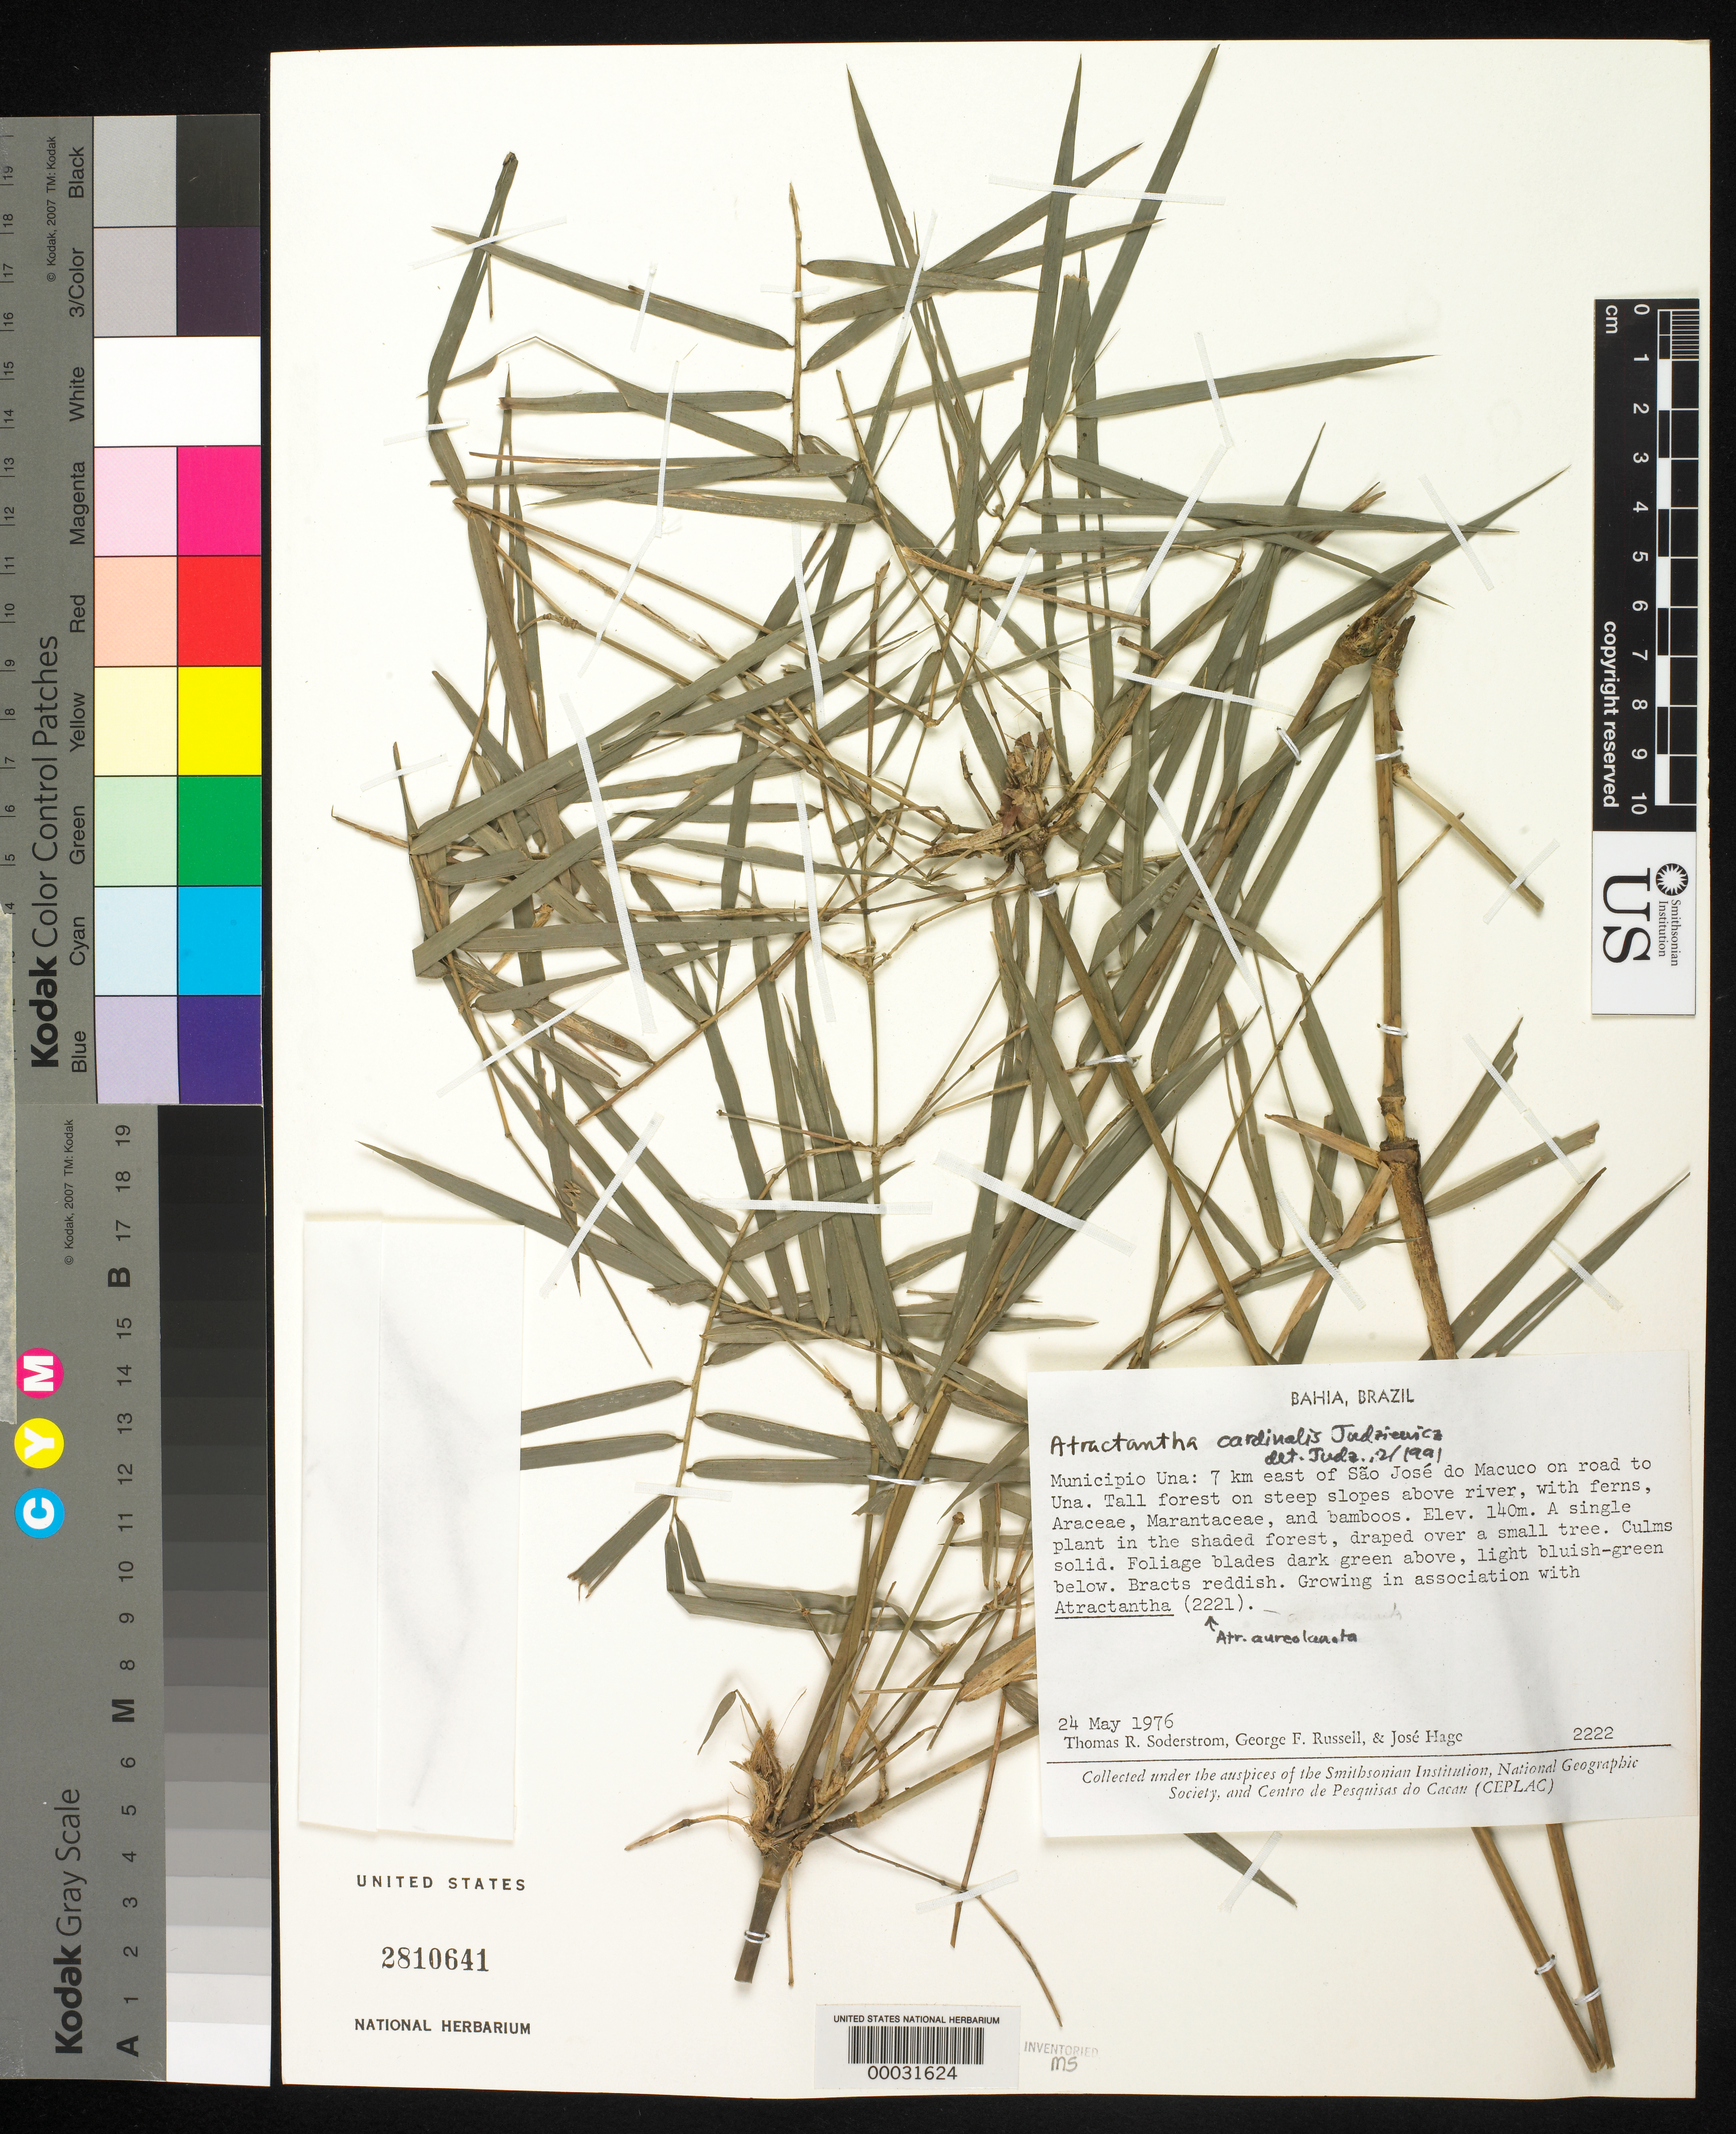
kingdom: Plantae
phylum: Tracheophyta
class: Liliopsida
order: Poales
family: Poaceae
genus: Atractantha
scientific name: Atractantha cardinalis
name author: Judz.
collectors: T. R. Soderstrom, G. Russell & J. Hage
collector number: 2222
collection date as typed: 24 May 1976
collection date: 1976-05-24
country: Brazil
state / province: Bahia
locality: Una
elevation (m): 140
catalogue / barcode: US 2810641